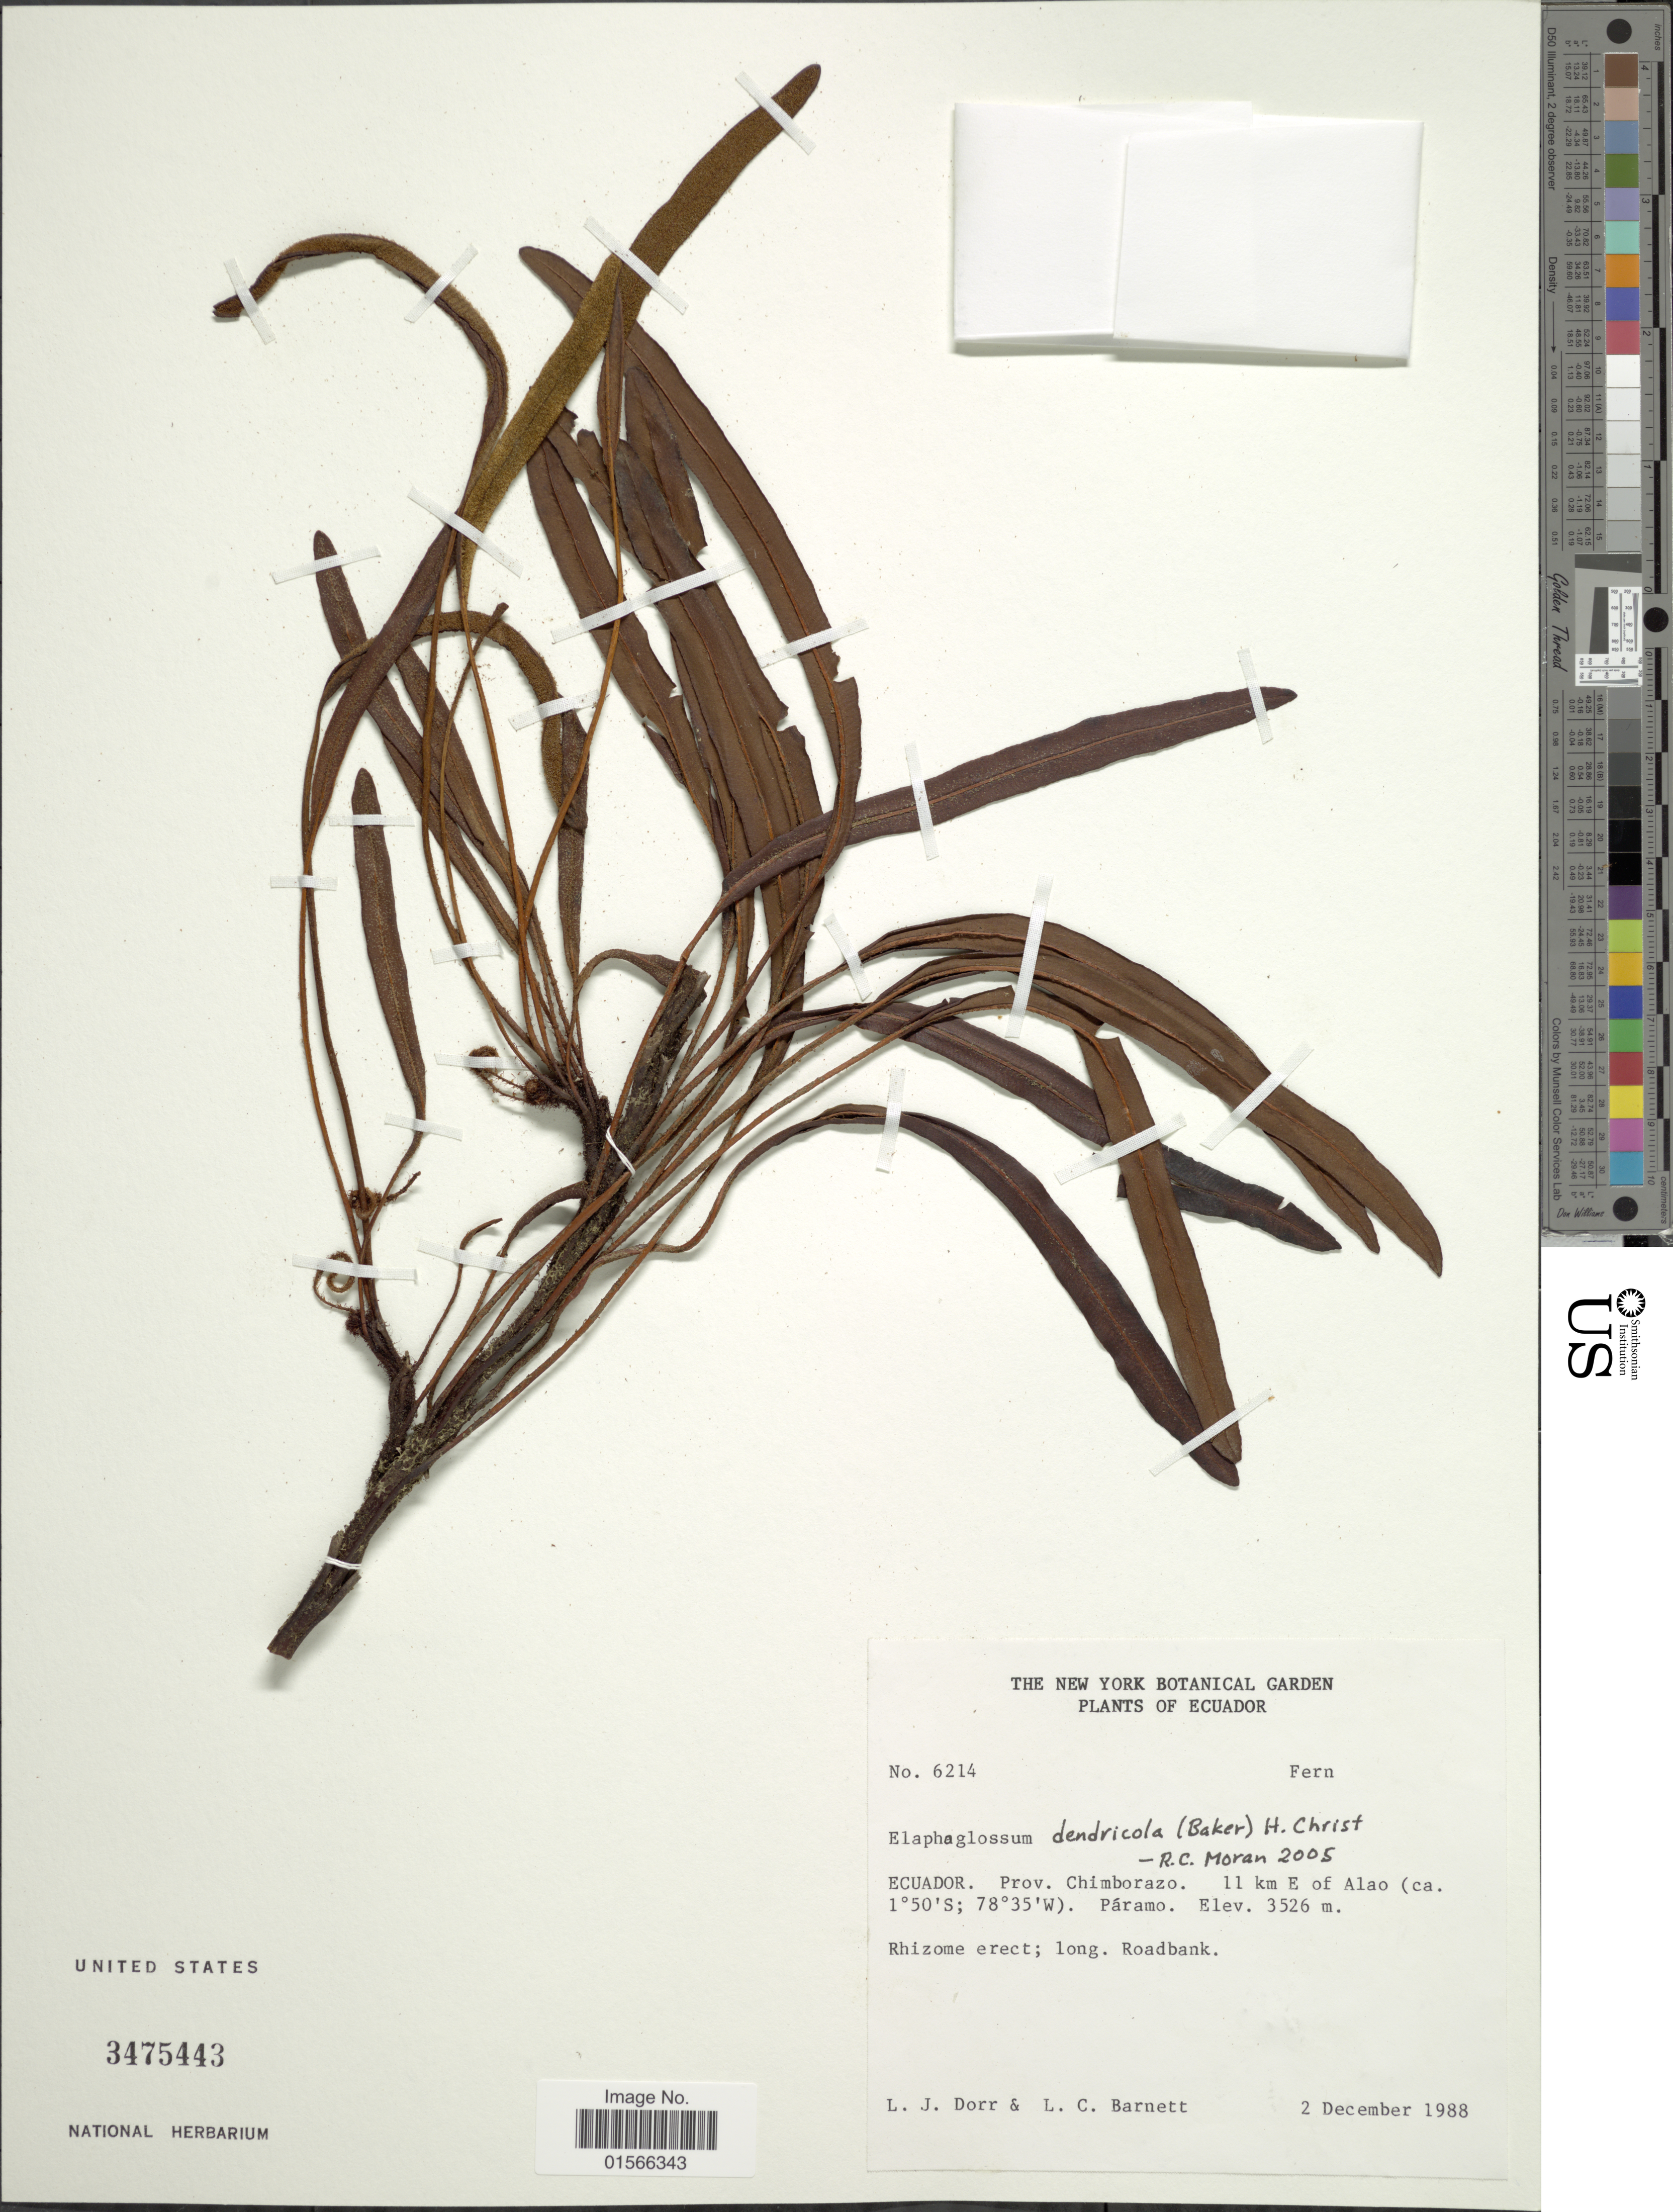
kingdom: Plantae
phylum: Tracheophyta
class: Polypodiopsida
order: Polypodiales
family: Dryopteridaceae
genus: Elaphoglossum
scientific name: Elaphoglossum dendricolum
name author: (Baker) Christ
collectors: L. J. Dorr & L. C. Barnett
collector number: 6214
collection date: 1988-12-02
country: Ecuador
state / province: Chimborazo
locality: Prv. Chimborazo. 11 km E of Alao, Páramo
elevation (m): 3526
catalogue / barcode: US 3475443